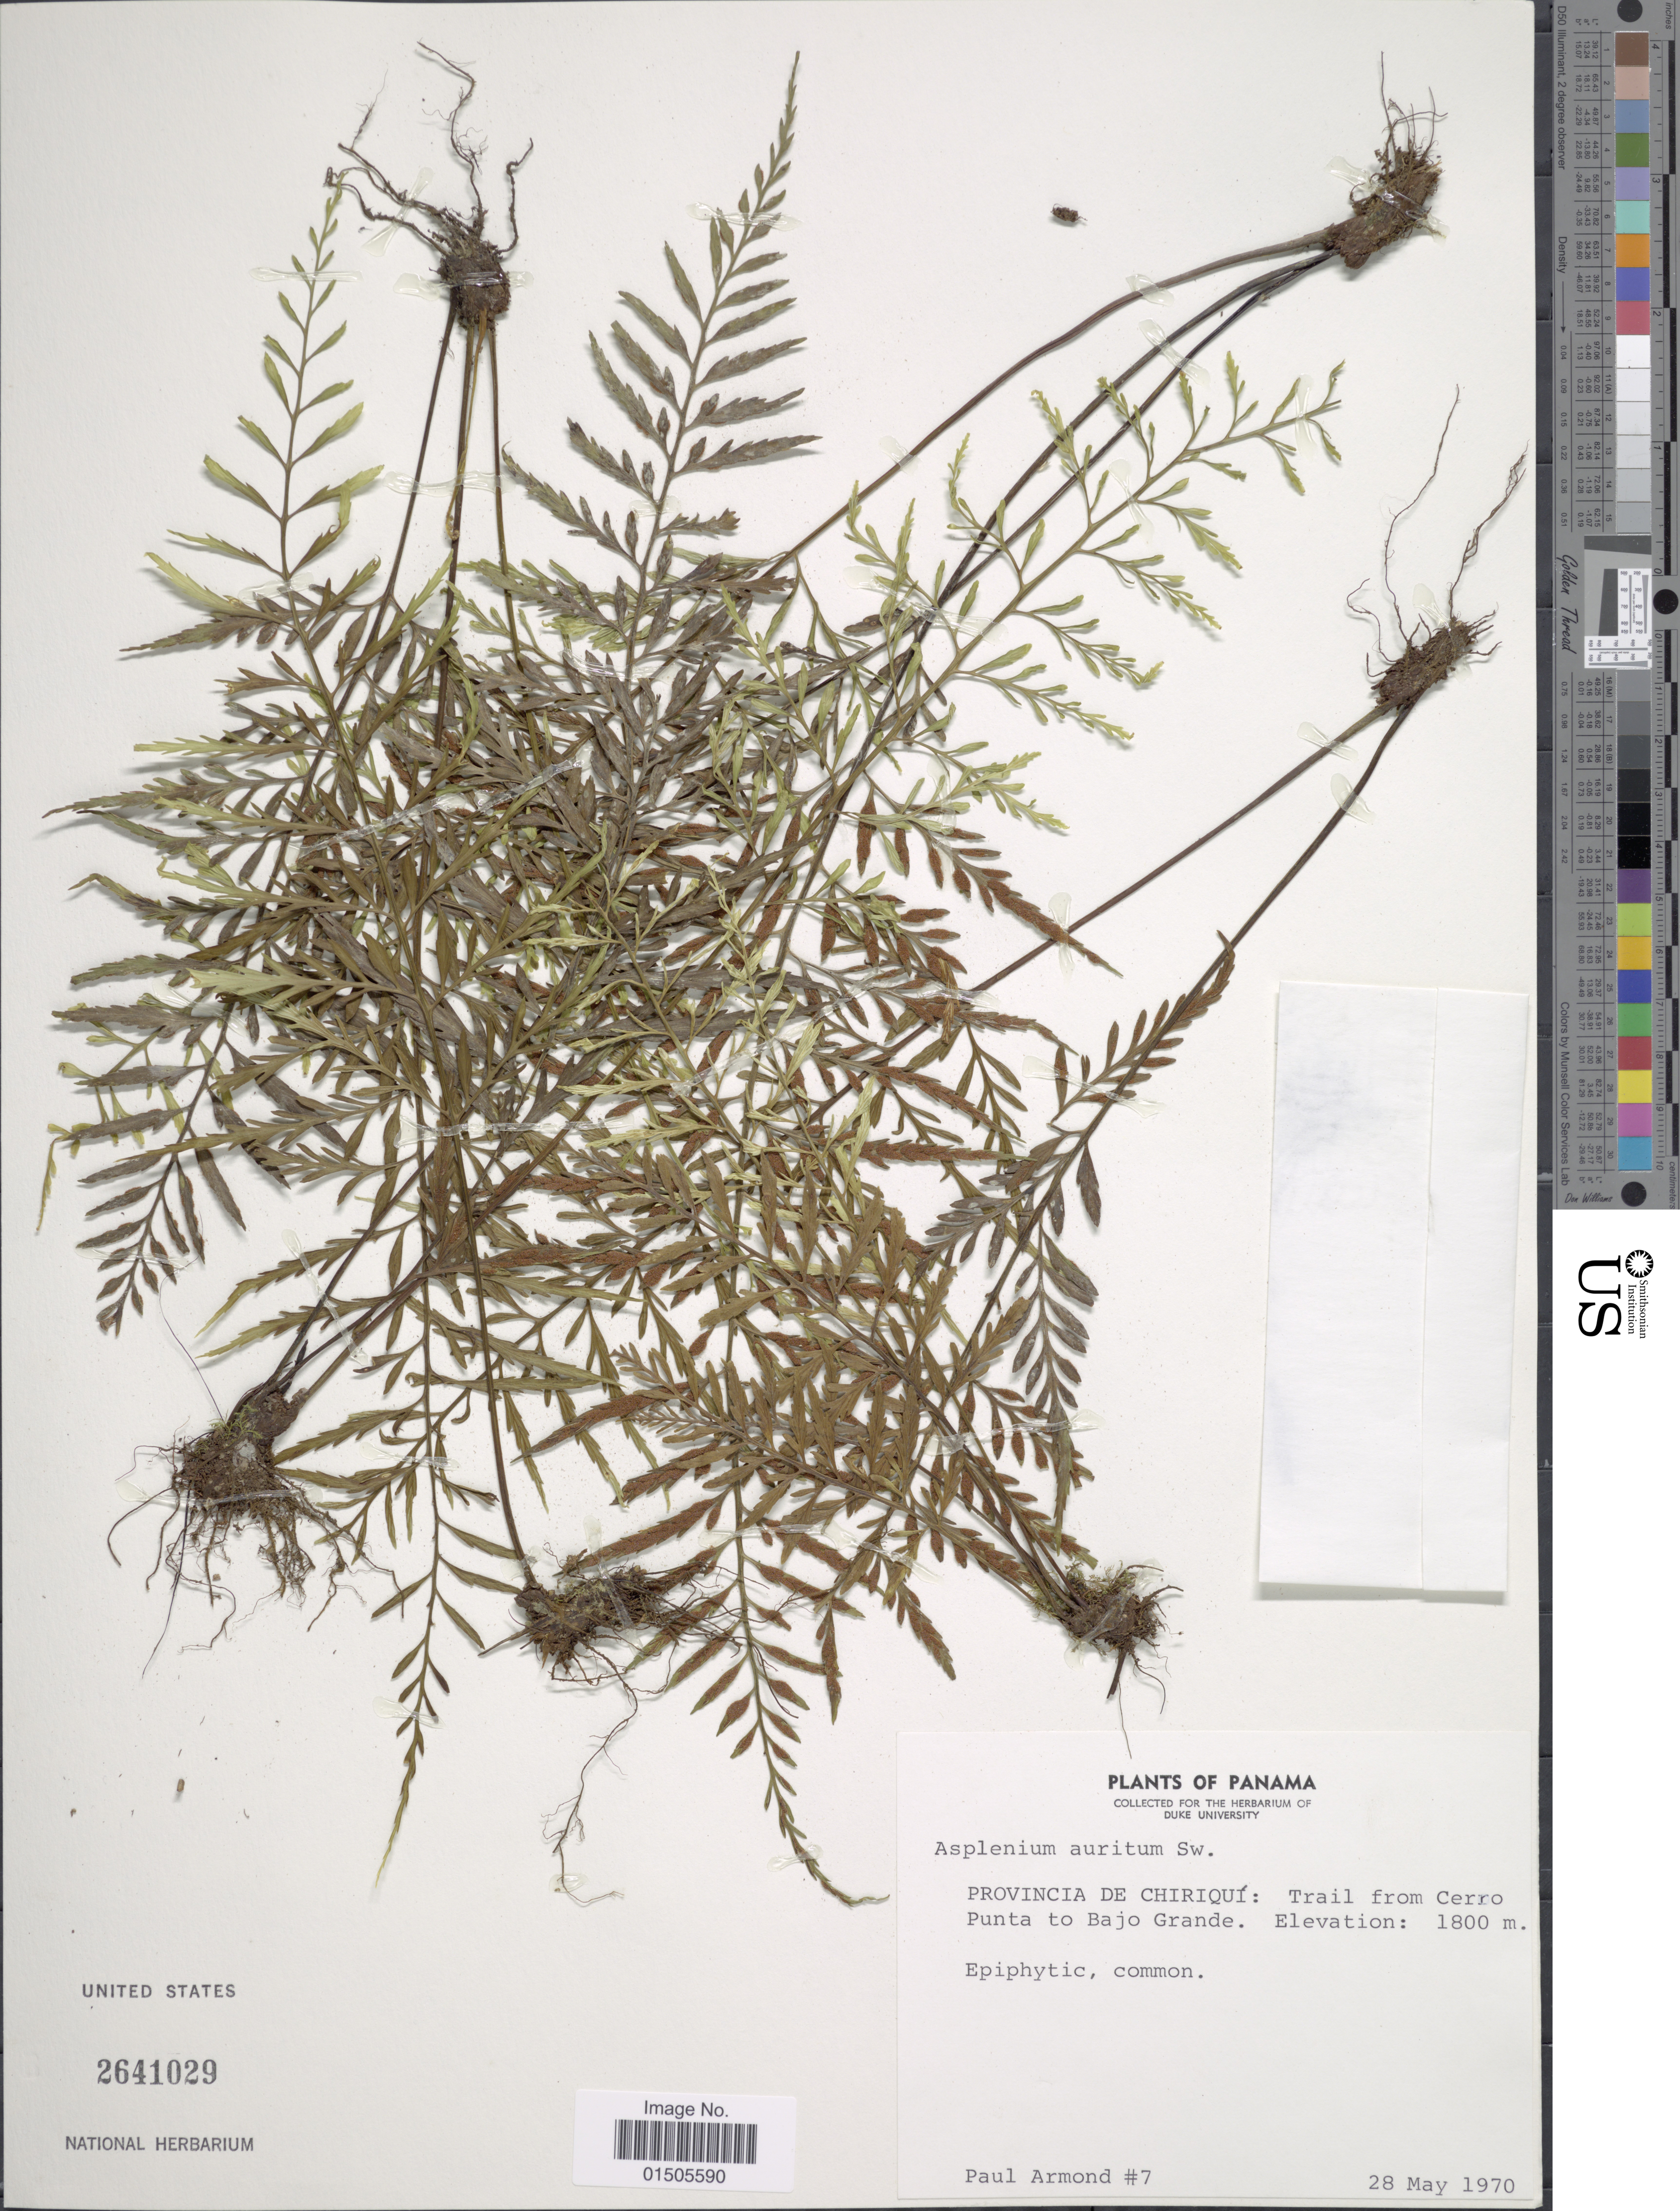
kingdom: Plantae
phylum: Tracheophyta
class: Polypodiopsida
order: Polypodiales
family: Aspleniaceae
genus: Asplenium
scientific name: Asplenium auritum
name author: Sw.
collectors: P. Armond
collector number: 7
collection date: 1970-05-28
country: Panama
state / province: Chiriqui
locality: Trail from Cerro Punta to Bajo Grande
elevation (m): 1800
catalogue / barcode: US 2641029